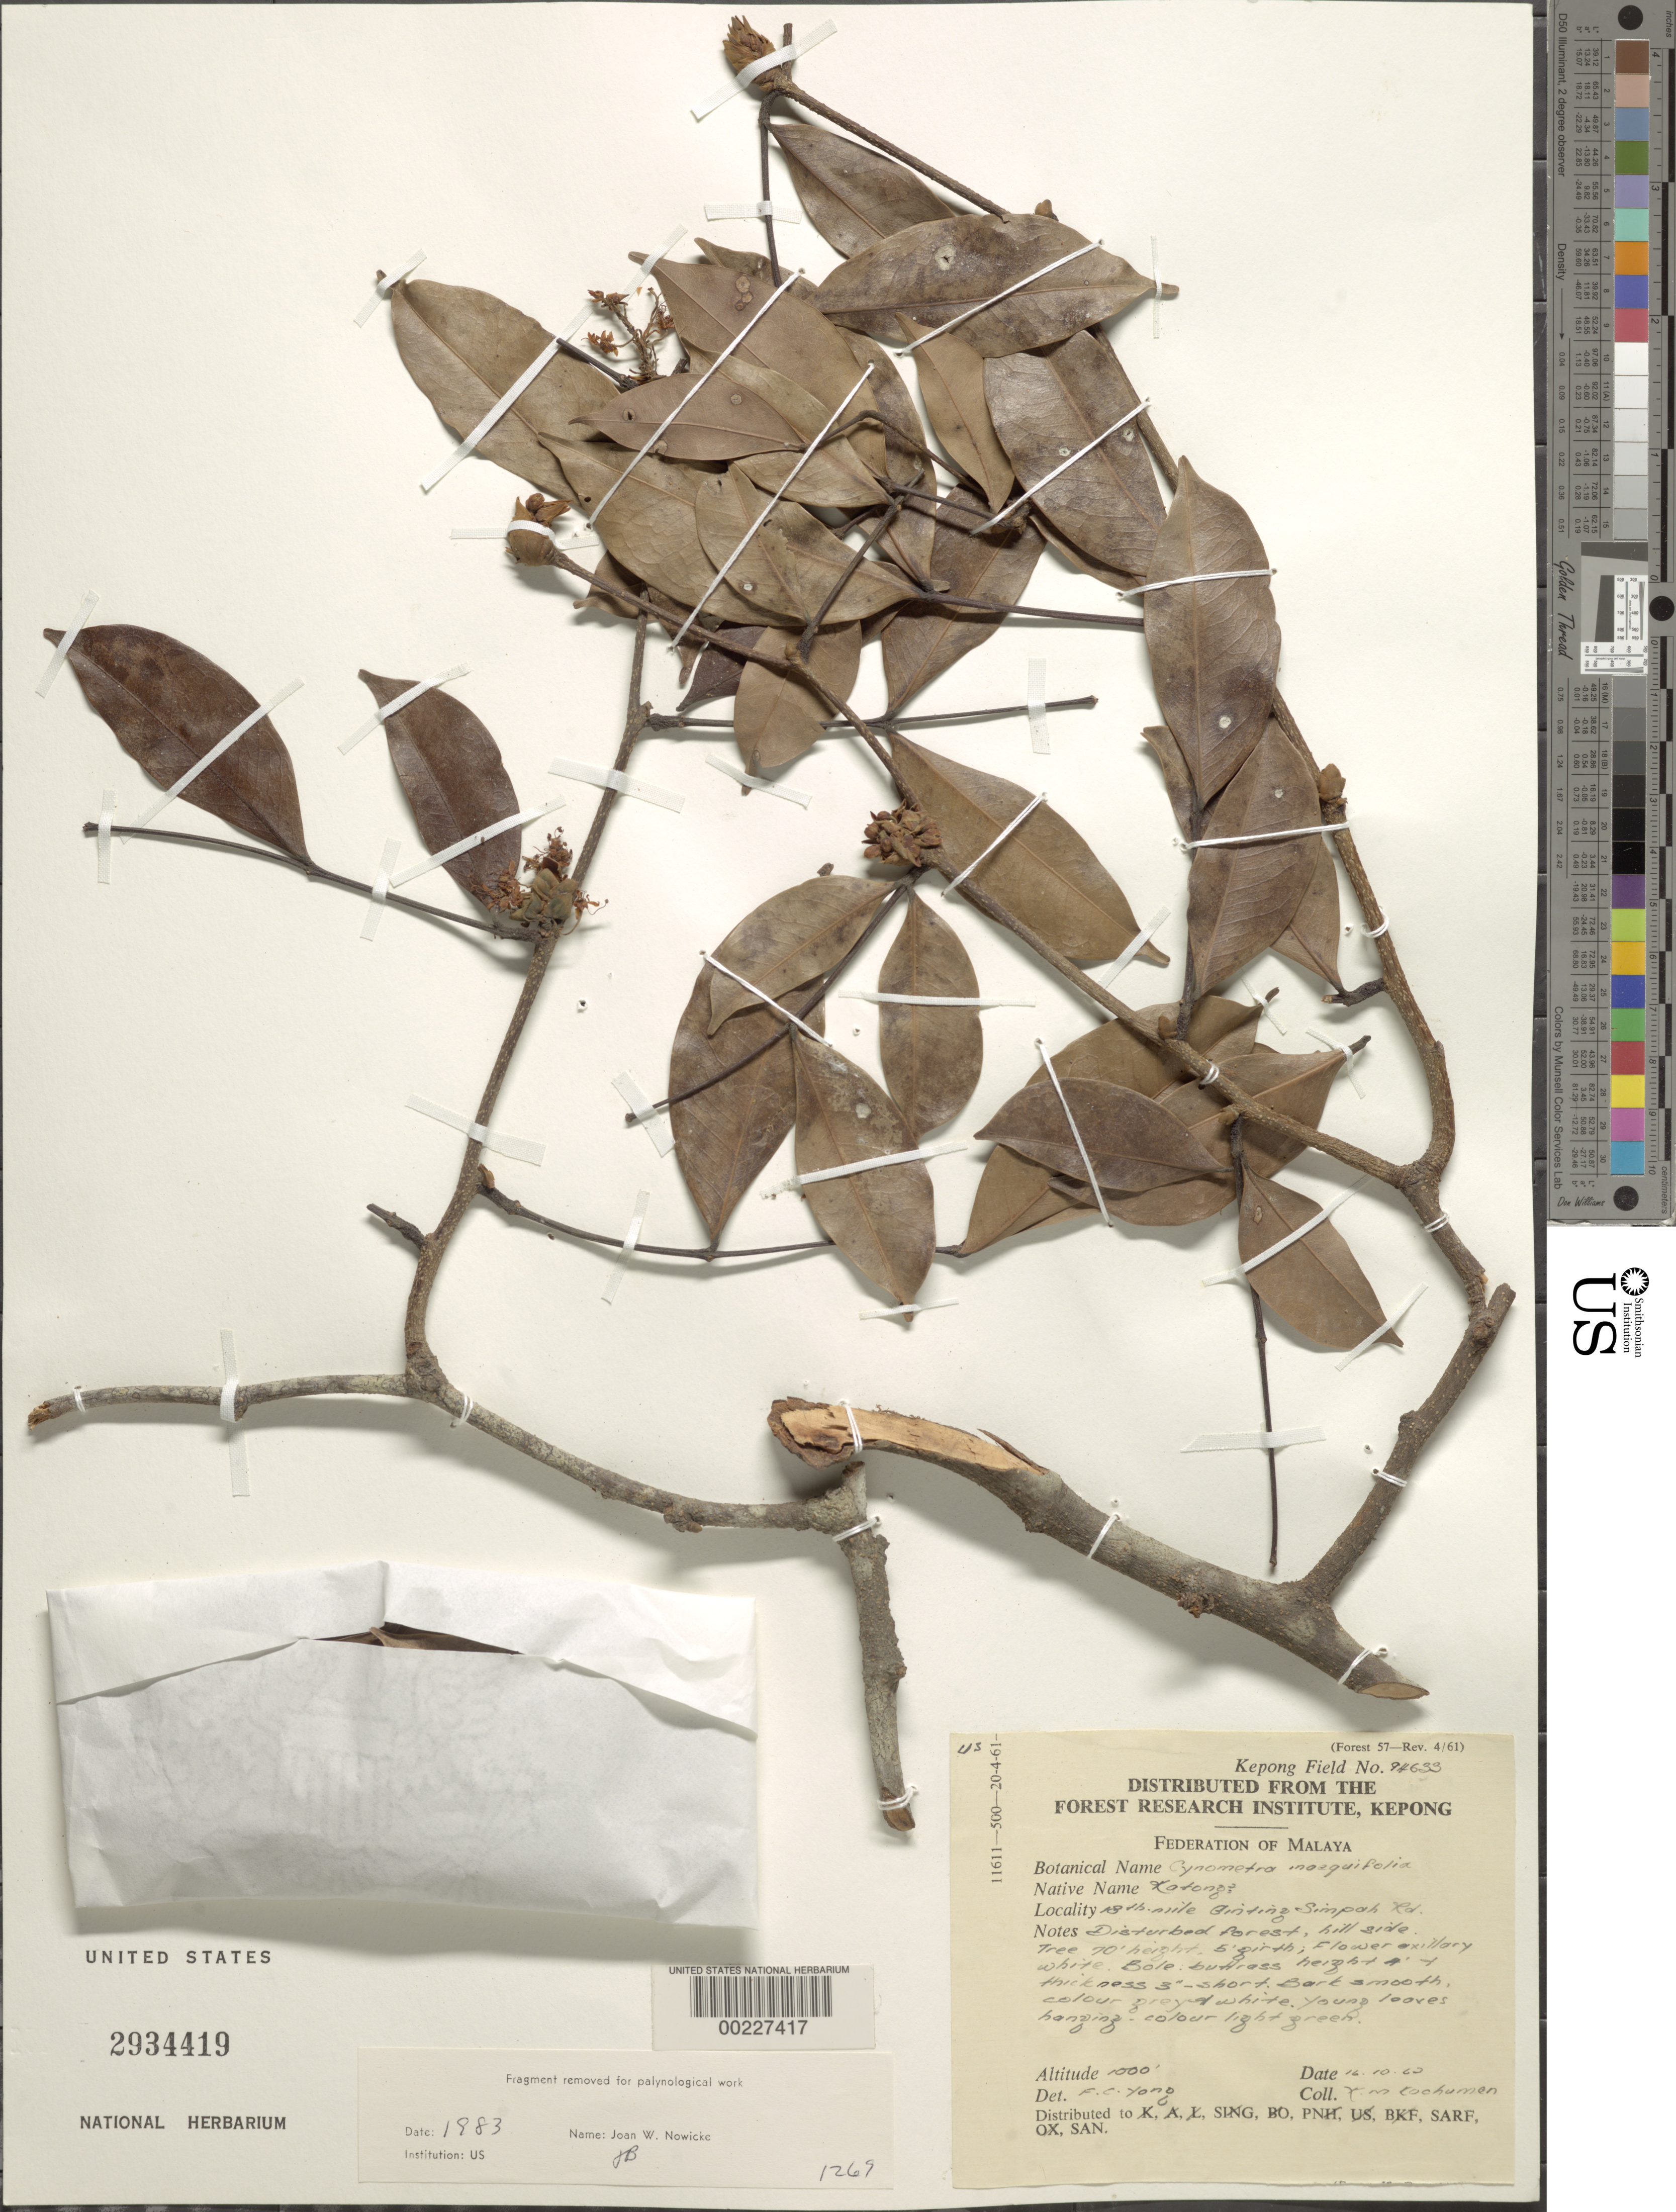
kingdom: Plantae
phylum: Tracheophyta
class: Magnoliopsida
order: Fabales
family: Fabaceae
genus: Cynometra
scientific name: Cynometra inaequifolia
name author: A. Gray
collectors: K. Kochummen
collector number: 9h633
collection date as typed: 16 Oct 1962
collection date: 1962-10-16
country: Malaysia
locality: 18th mi ginting simpah rd. [Malay Peninsula]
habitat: Disturbed forest, hillside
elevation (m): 305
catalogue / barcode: US 2934419